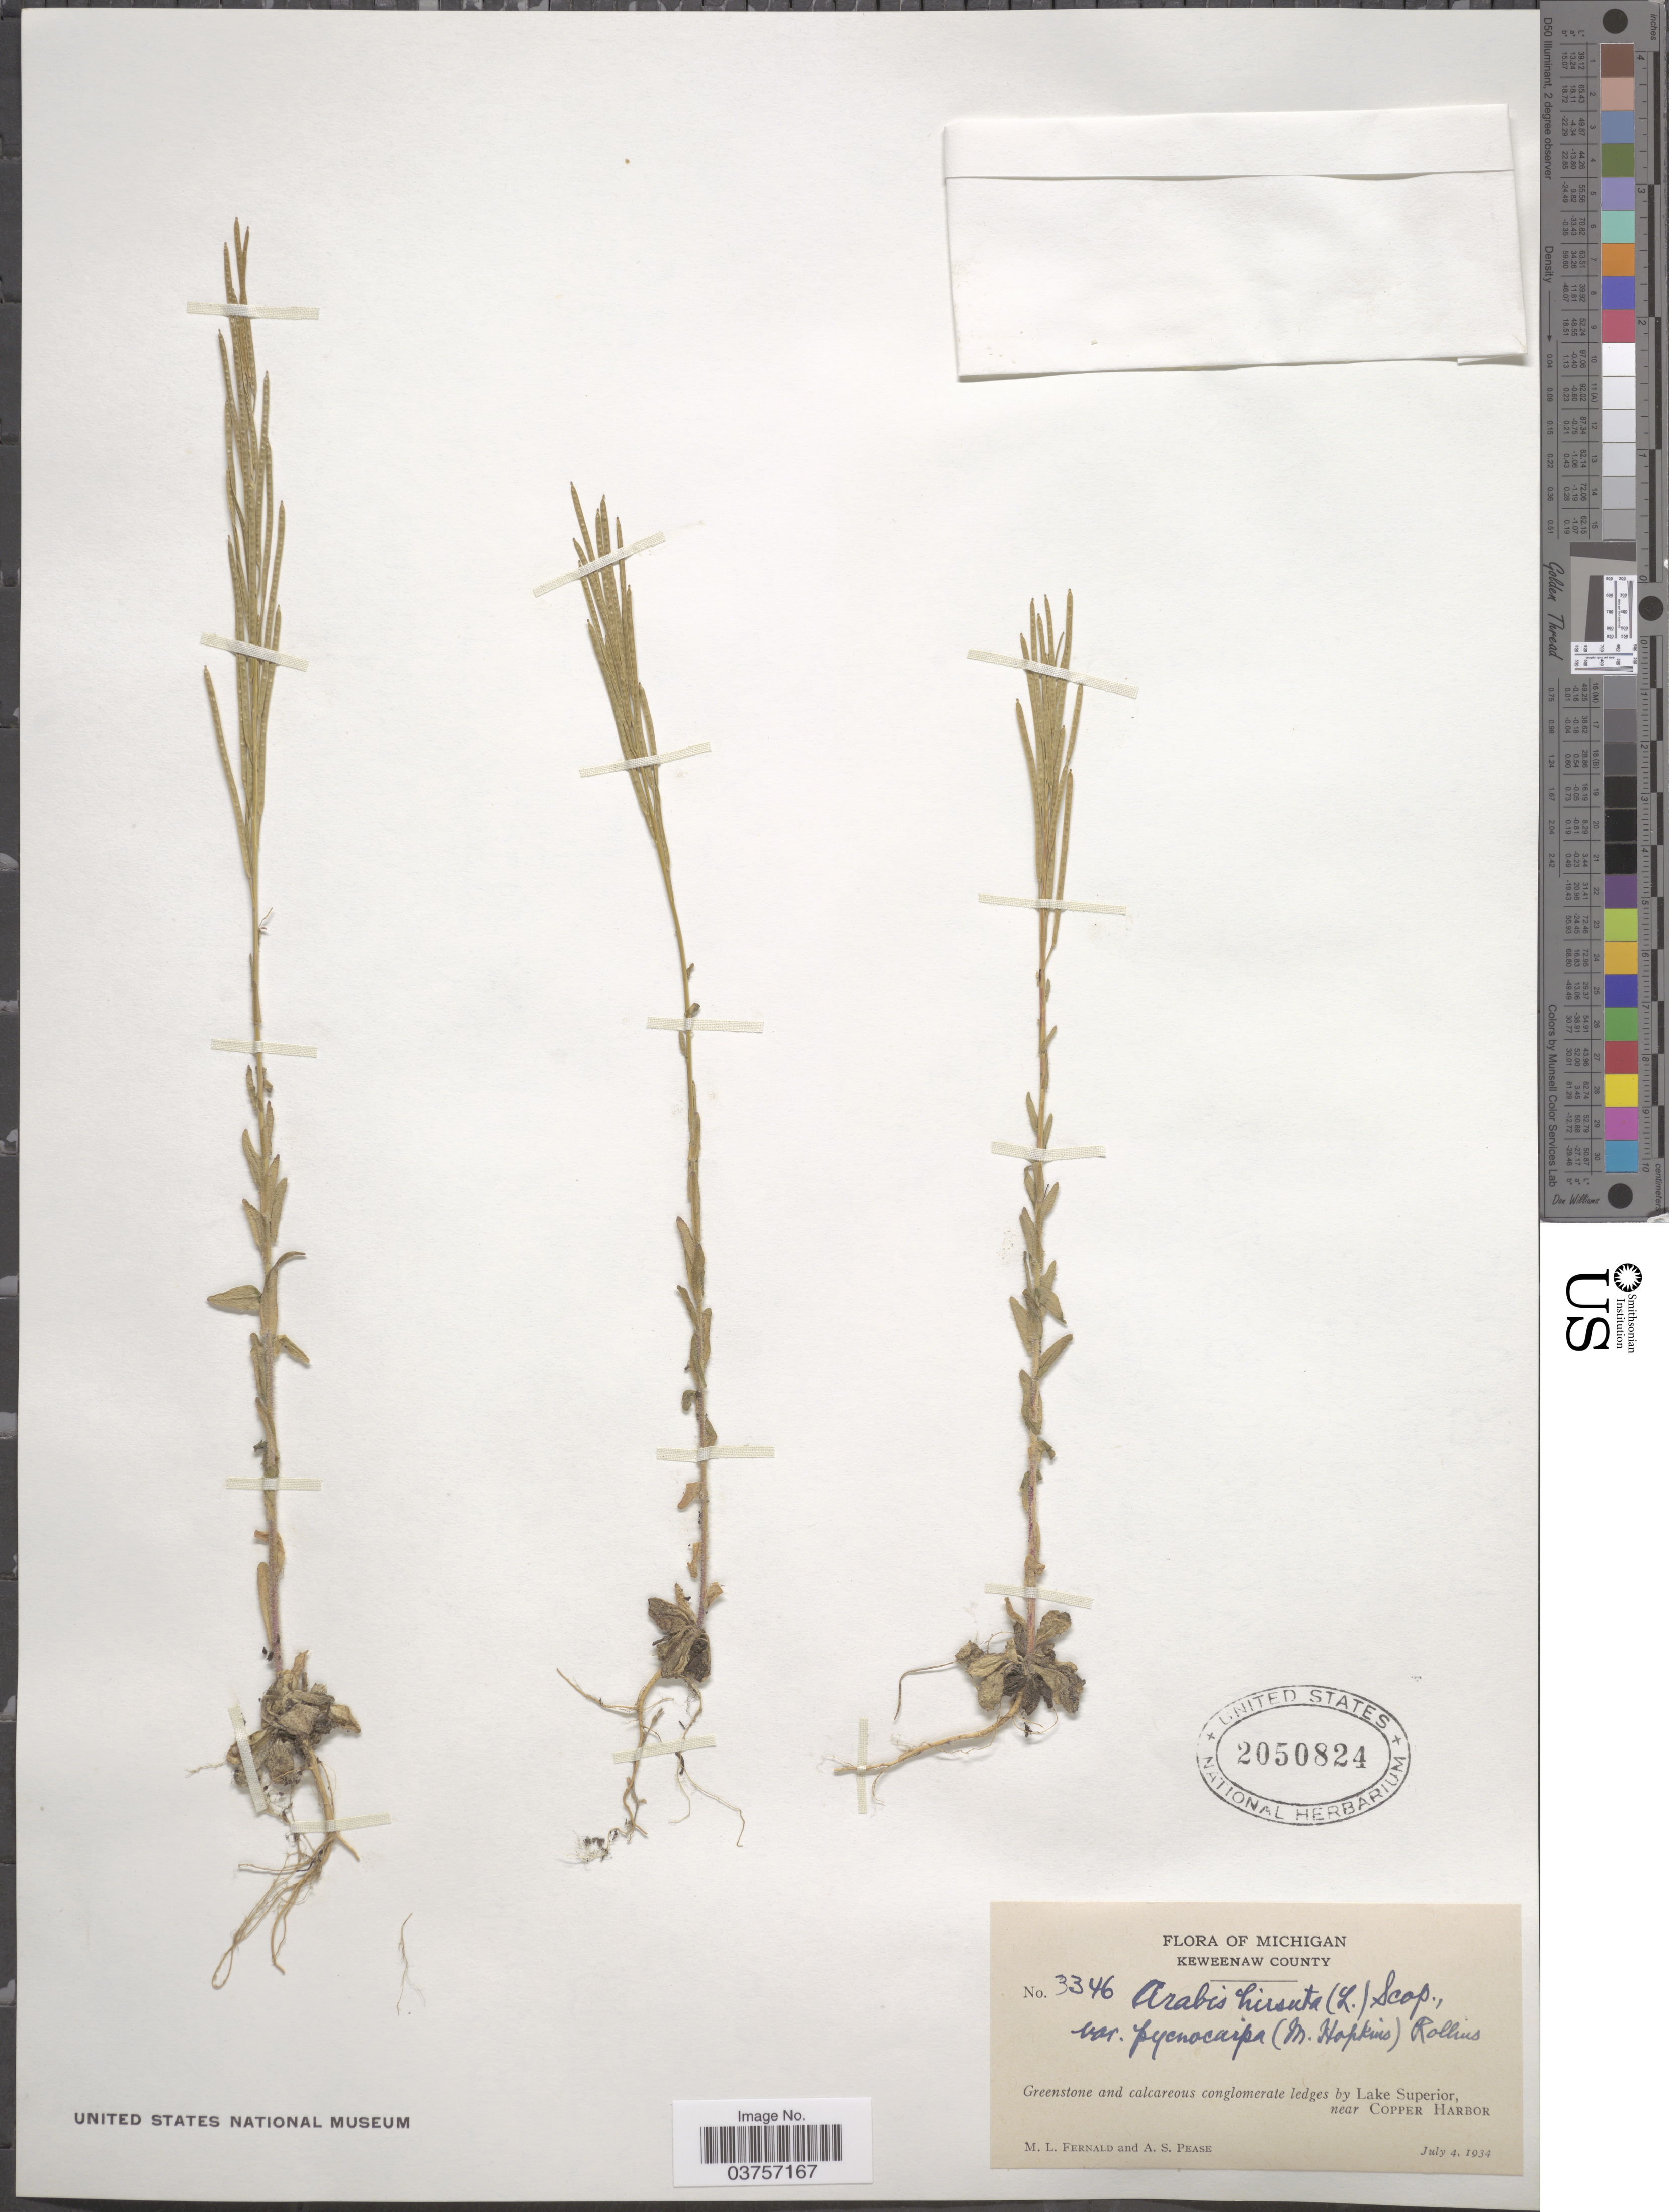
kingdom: Plantae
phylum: Tracheophyta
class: Magnoliopsida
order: Brassicales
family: Brassicaceae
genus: Arabis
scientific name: Arabis hirsuta var. pycnocarpa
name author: M. Hopkins & Rollins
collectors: M. L. Fernald & A. S. Pease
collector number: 3346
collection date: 1934-07-04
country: United States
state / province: Michigan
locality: Keweenaw County; Lake Superior, near Copper Harbor.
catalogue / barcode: US 2050824